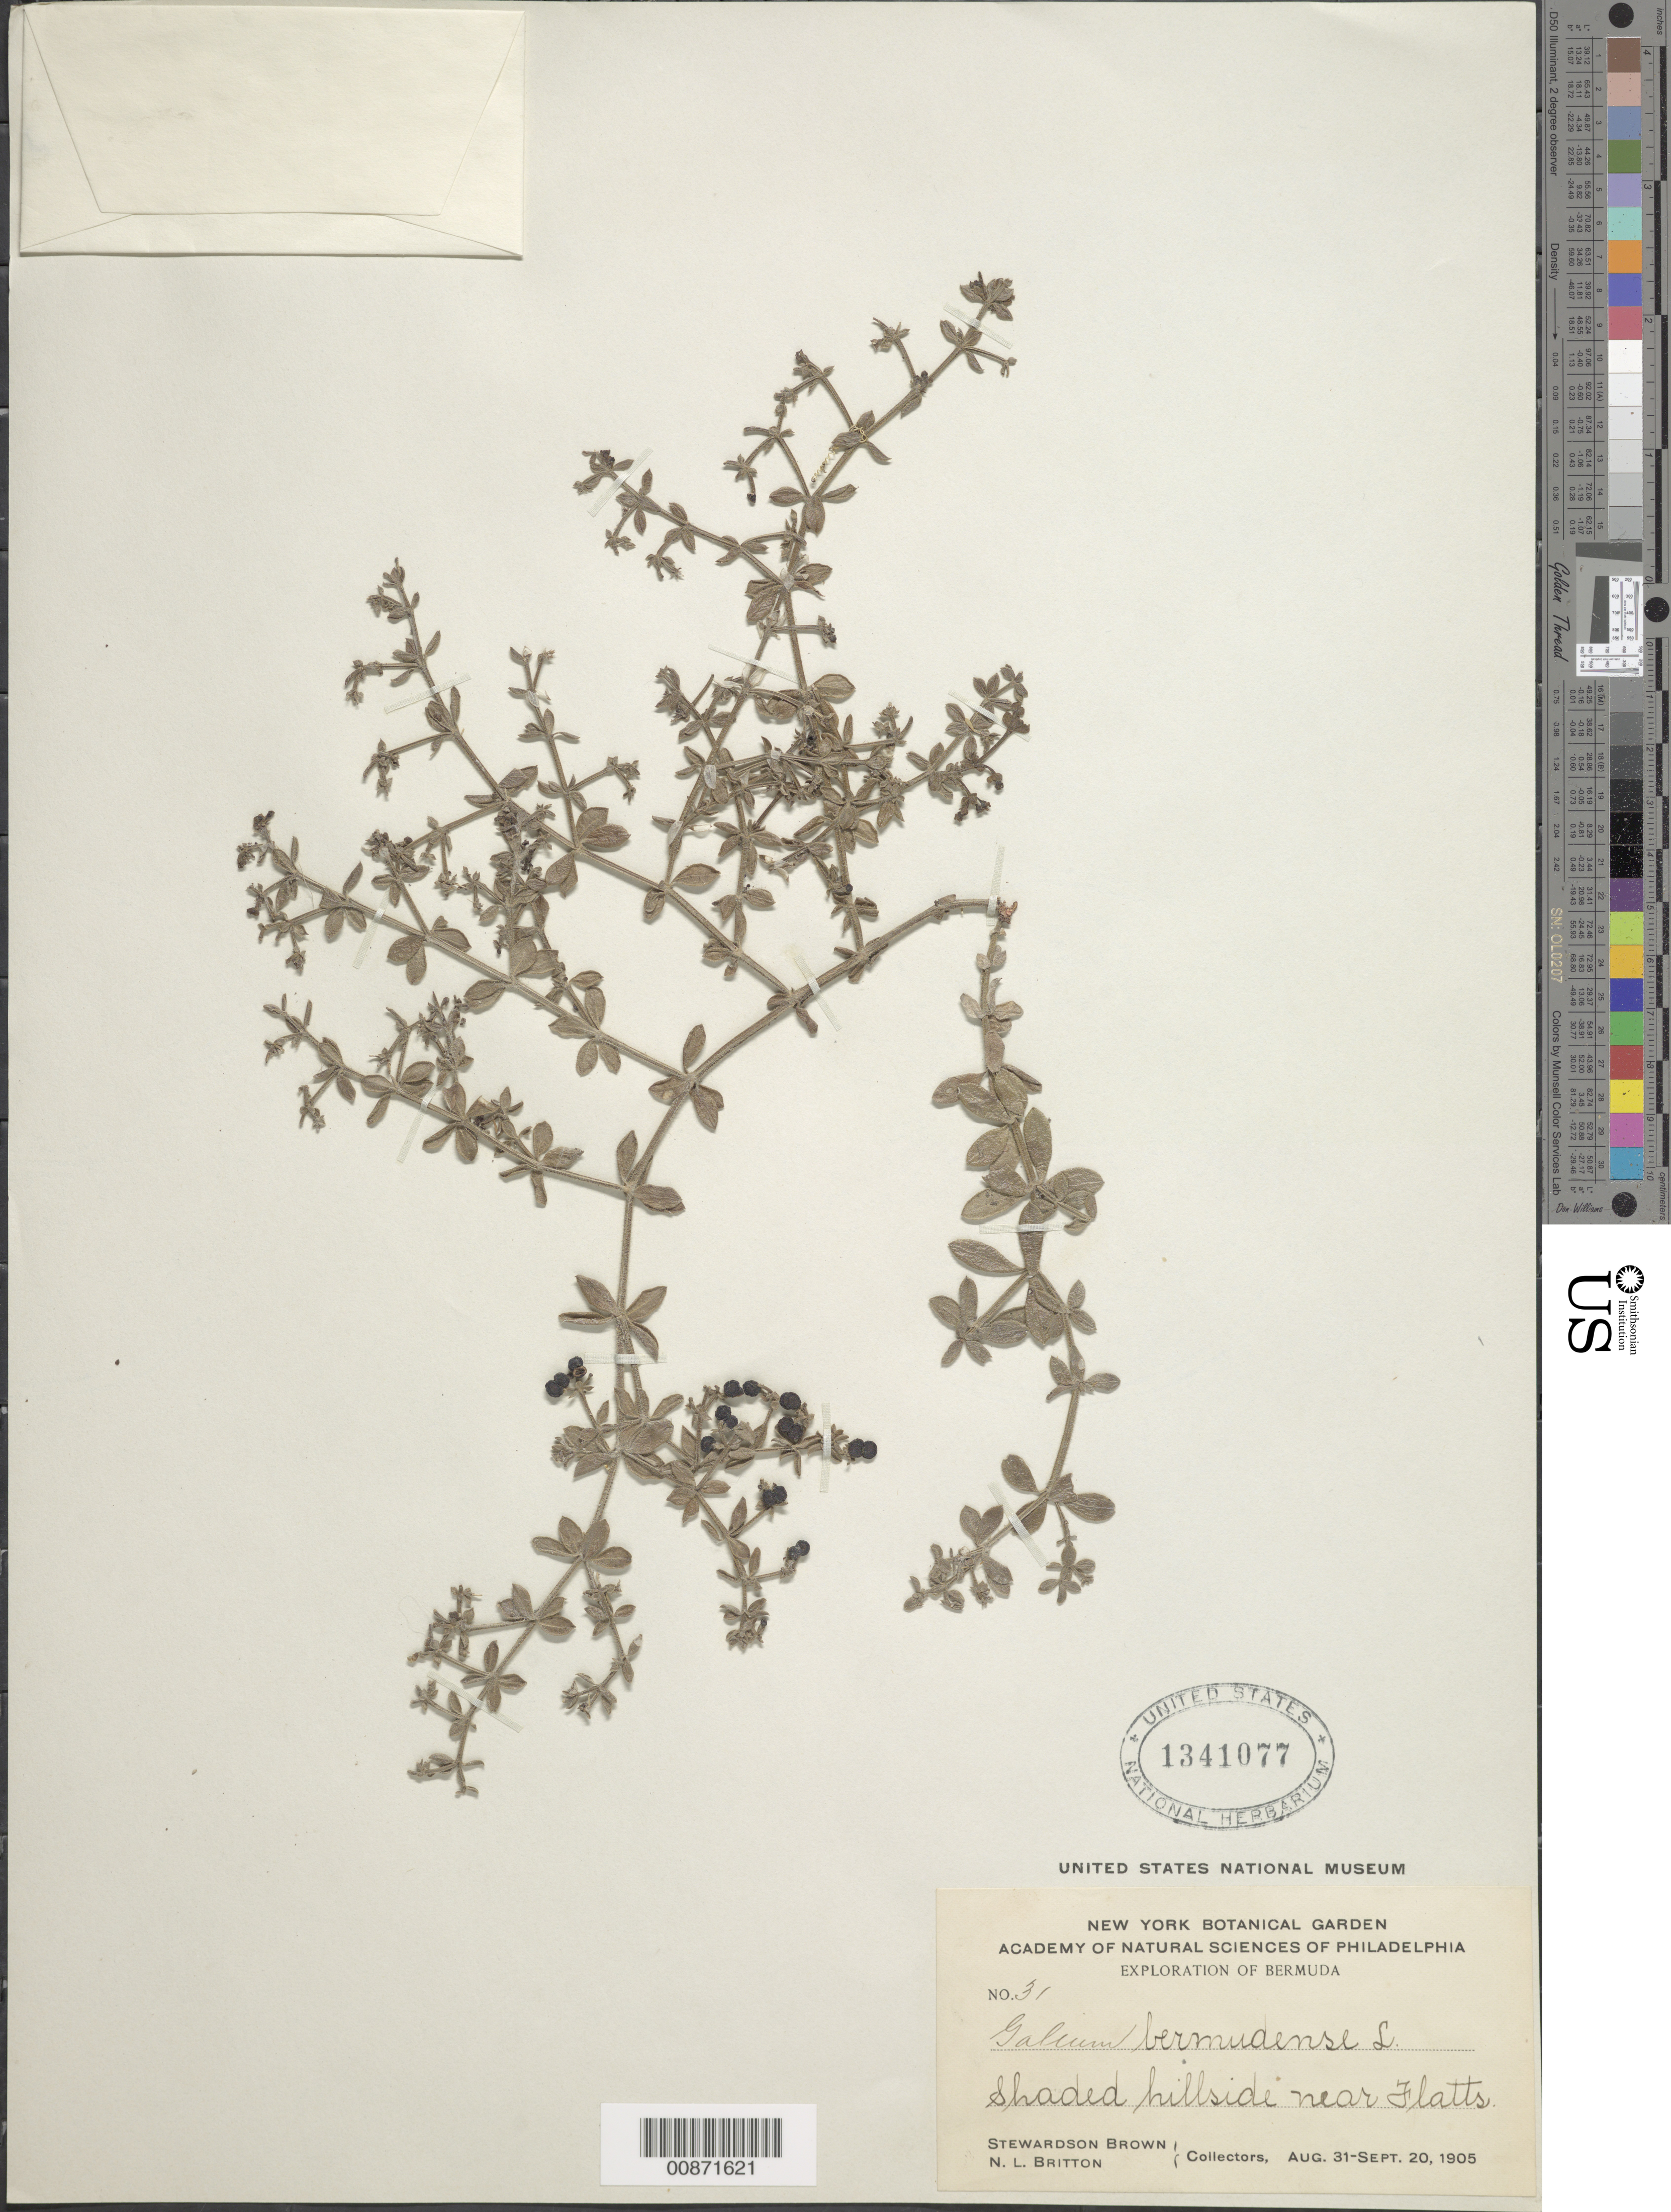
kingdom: Plantae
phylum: Tracheophyta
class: Magnoliopsida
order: Gentianales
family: Rubiaceae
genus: Galium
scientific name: Galium bermudense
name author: L.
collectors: S. Brown & N. Britton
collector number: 31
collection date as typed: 31 Aug 1905 to 20 Sep 1905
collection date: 1905-08-31/1905-09-20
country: Bermuda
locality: Hillside near Flatts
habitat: Shaded hillside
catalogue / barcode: US 1341077